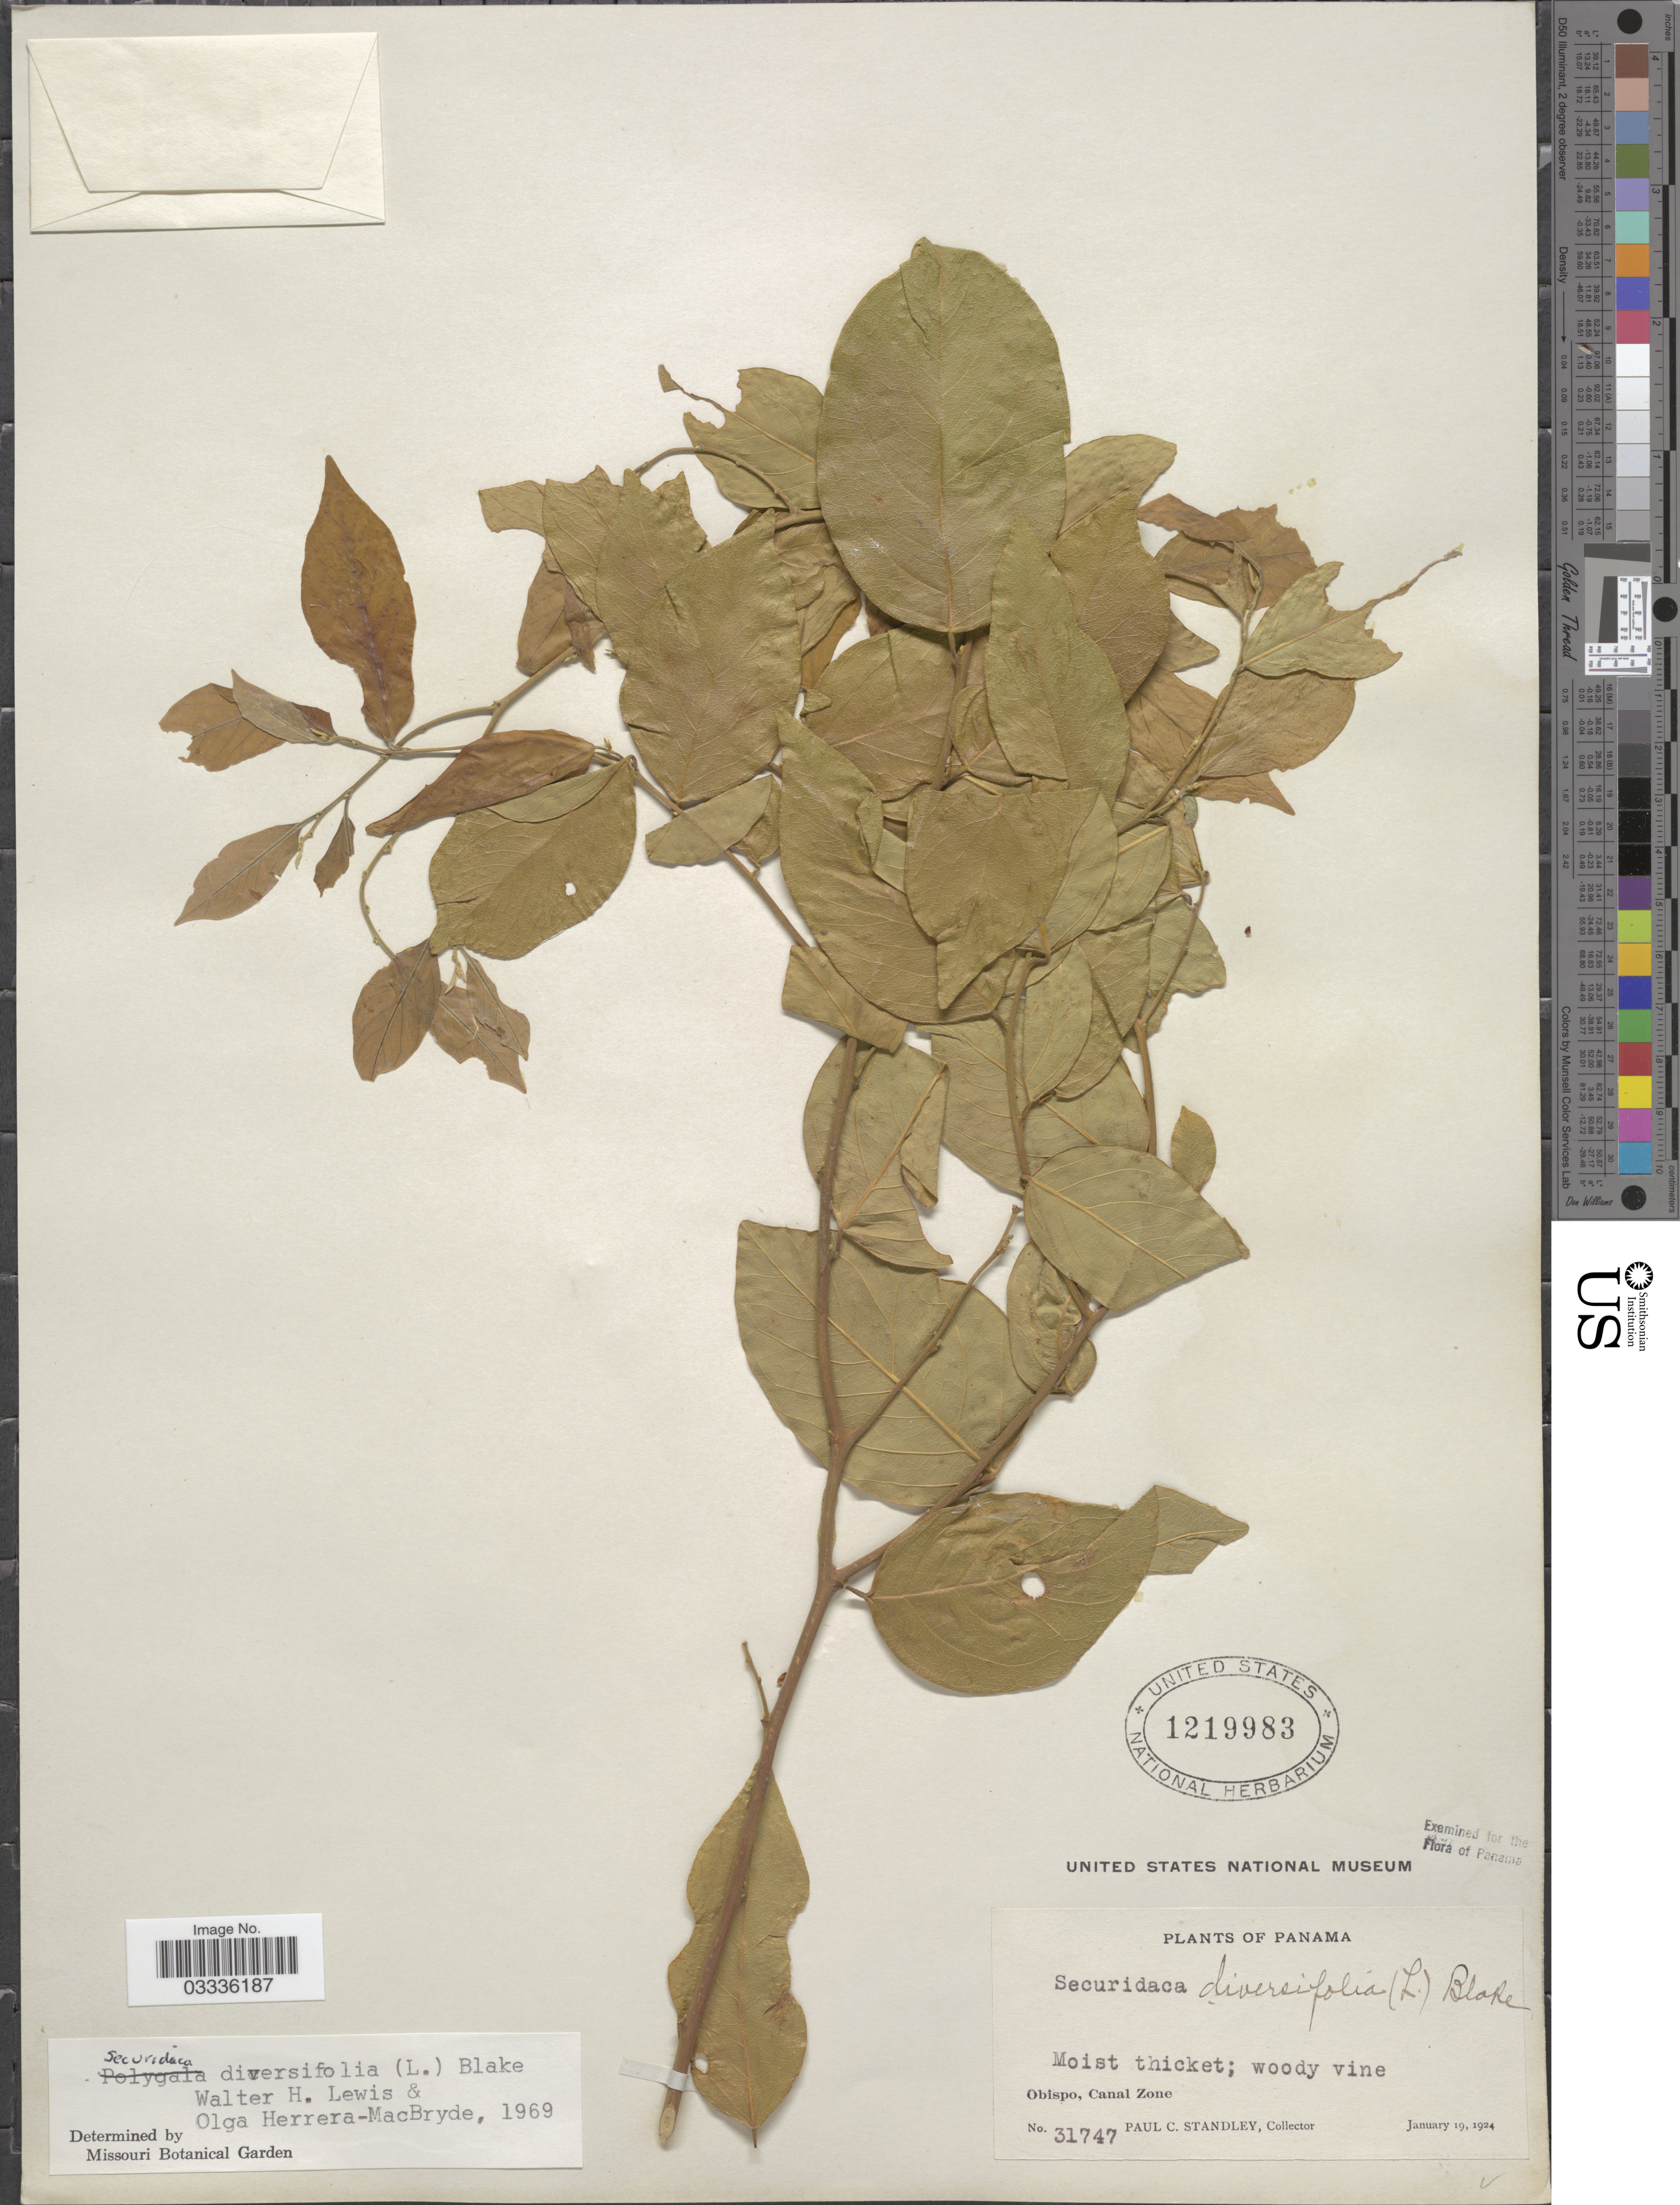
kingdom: Plantae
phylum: Tracheophyta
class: Magnoliopsida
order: Fabales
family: Polygalaceae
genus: Securidaca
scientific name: Securidaca diversifolia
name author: (L.) S.F. Blake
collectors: P. C. Standley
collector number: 31747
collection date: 1924-01-19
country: Panama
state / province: Colón / Panamá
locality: Obispo, Canal Zone.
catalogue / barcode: US 1219983